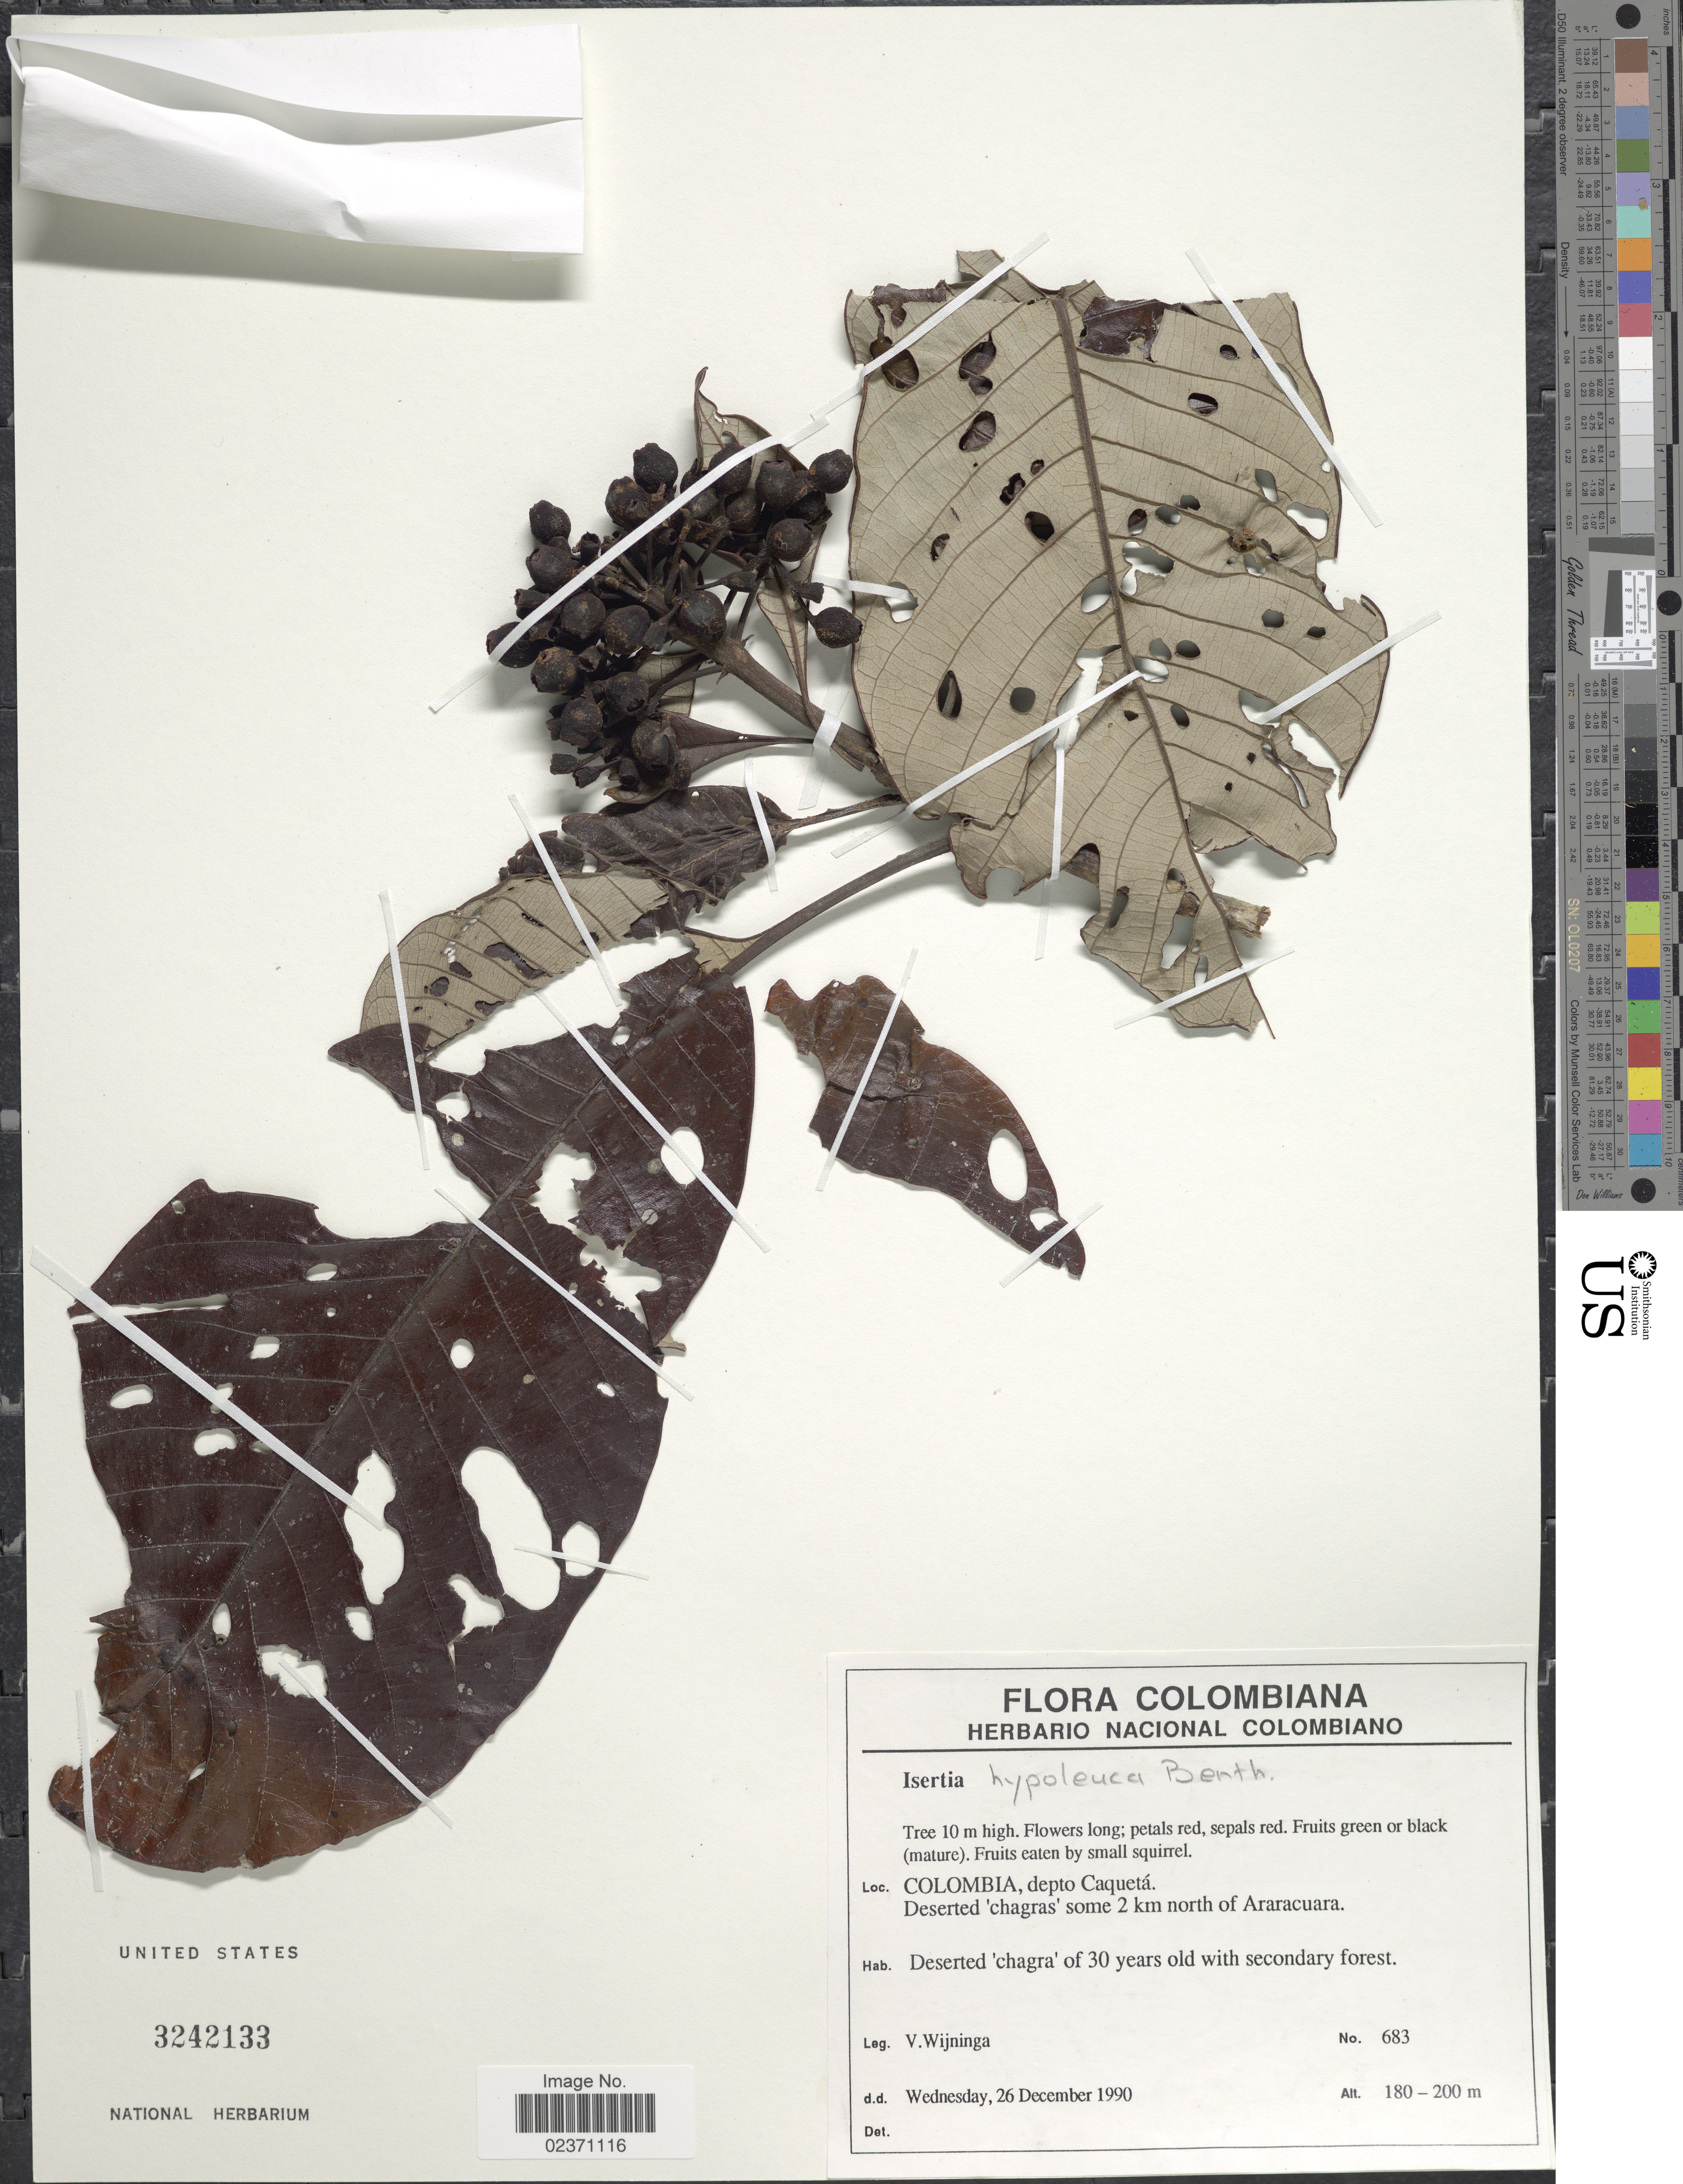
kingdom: Plantae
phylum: Tracheophyta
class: Magnoliopsida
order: Gentianales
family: Rubiaceae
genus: Isertia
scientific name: Isertia hypoleuca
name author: Benth.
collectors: V. Wijninga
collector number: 683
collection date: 1990-12-26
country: Colombia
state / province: Caquetá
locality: Deserted 'chagras' some 2 km north of Araracuara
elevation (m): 180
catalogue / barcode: US 3242133